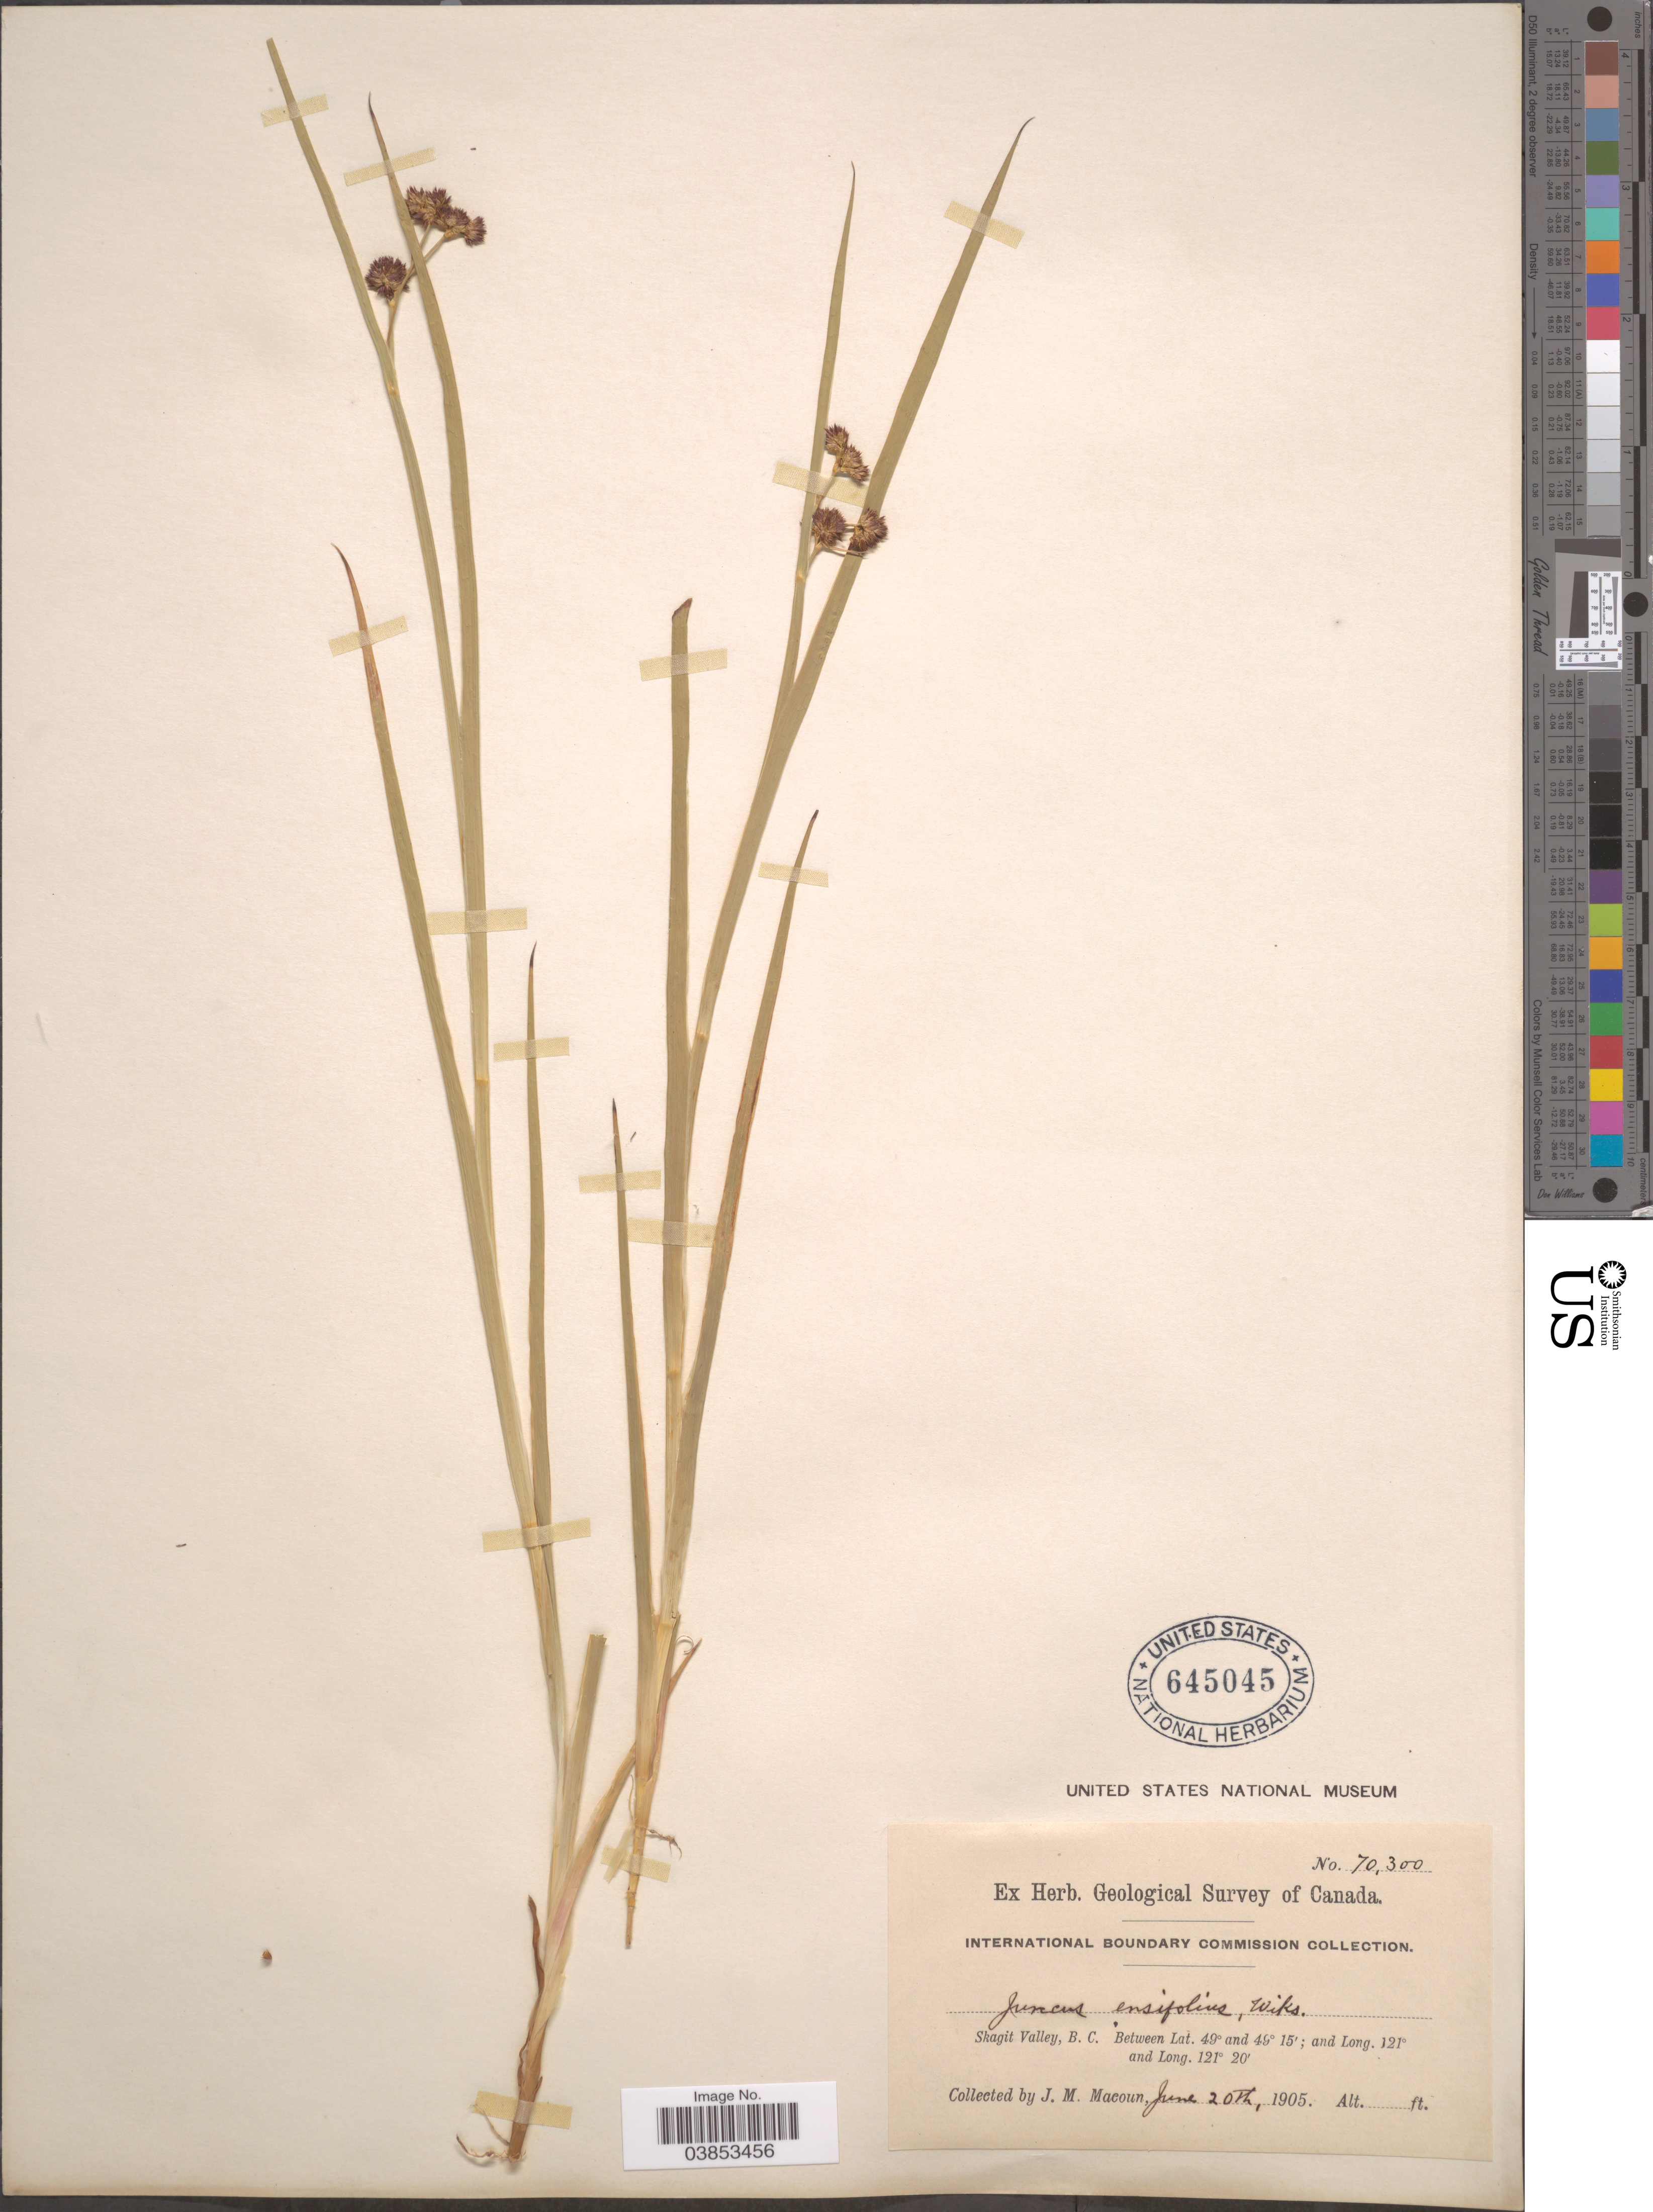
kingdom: Plantae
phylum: Tracheophyta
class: Liliopsida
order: Poales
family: Juncaceae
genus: Juncus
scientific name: Juncus ensifolius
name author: Wikstr.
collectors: J. M. Macoun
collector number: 70300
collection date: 1905-06-20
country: Canada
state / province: British Columbia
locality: Skagit Valley.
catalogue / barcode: US 645045